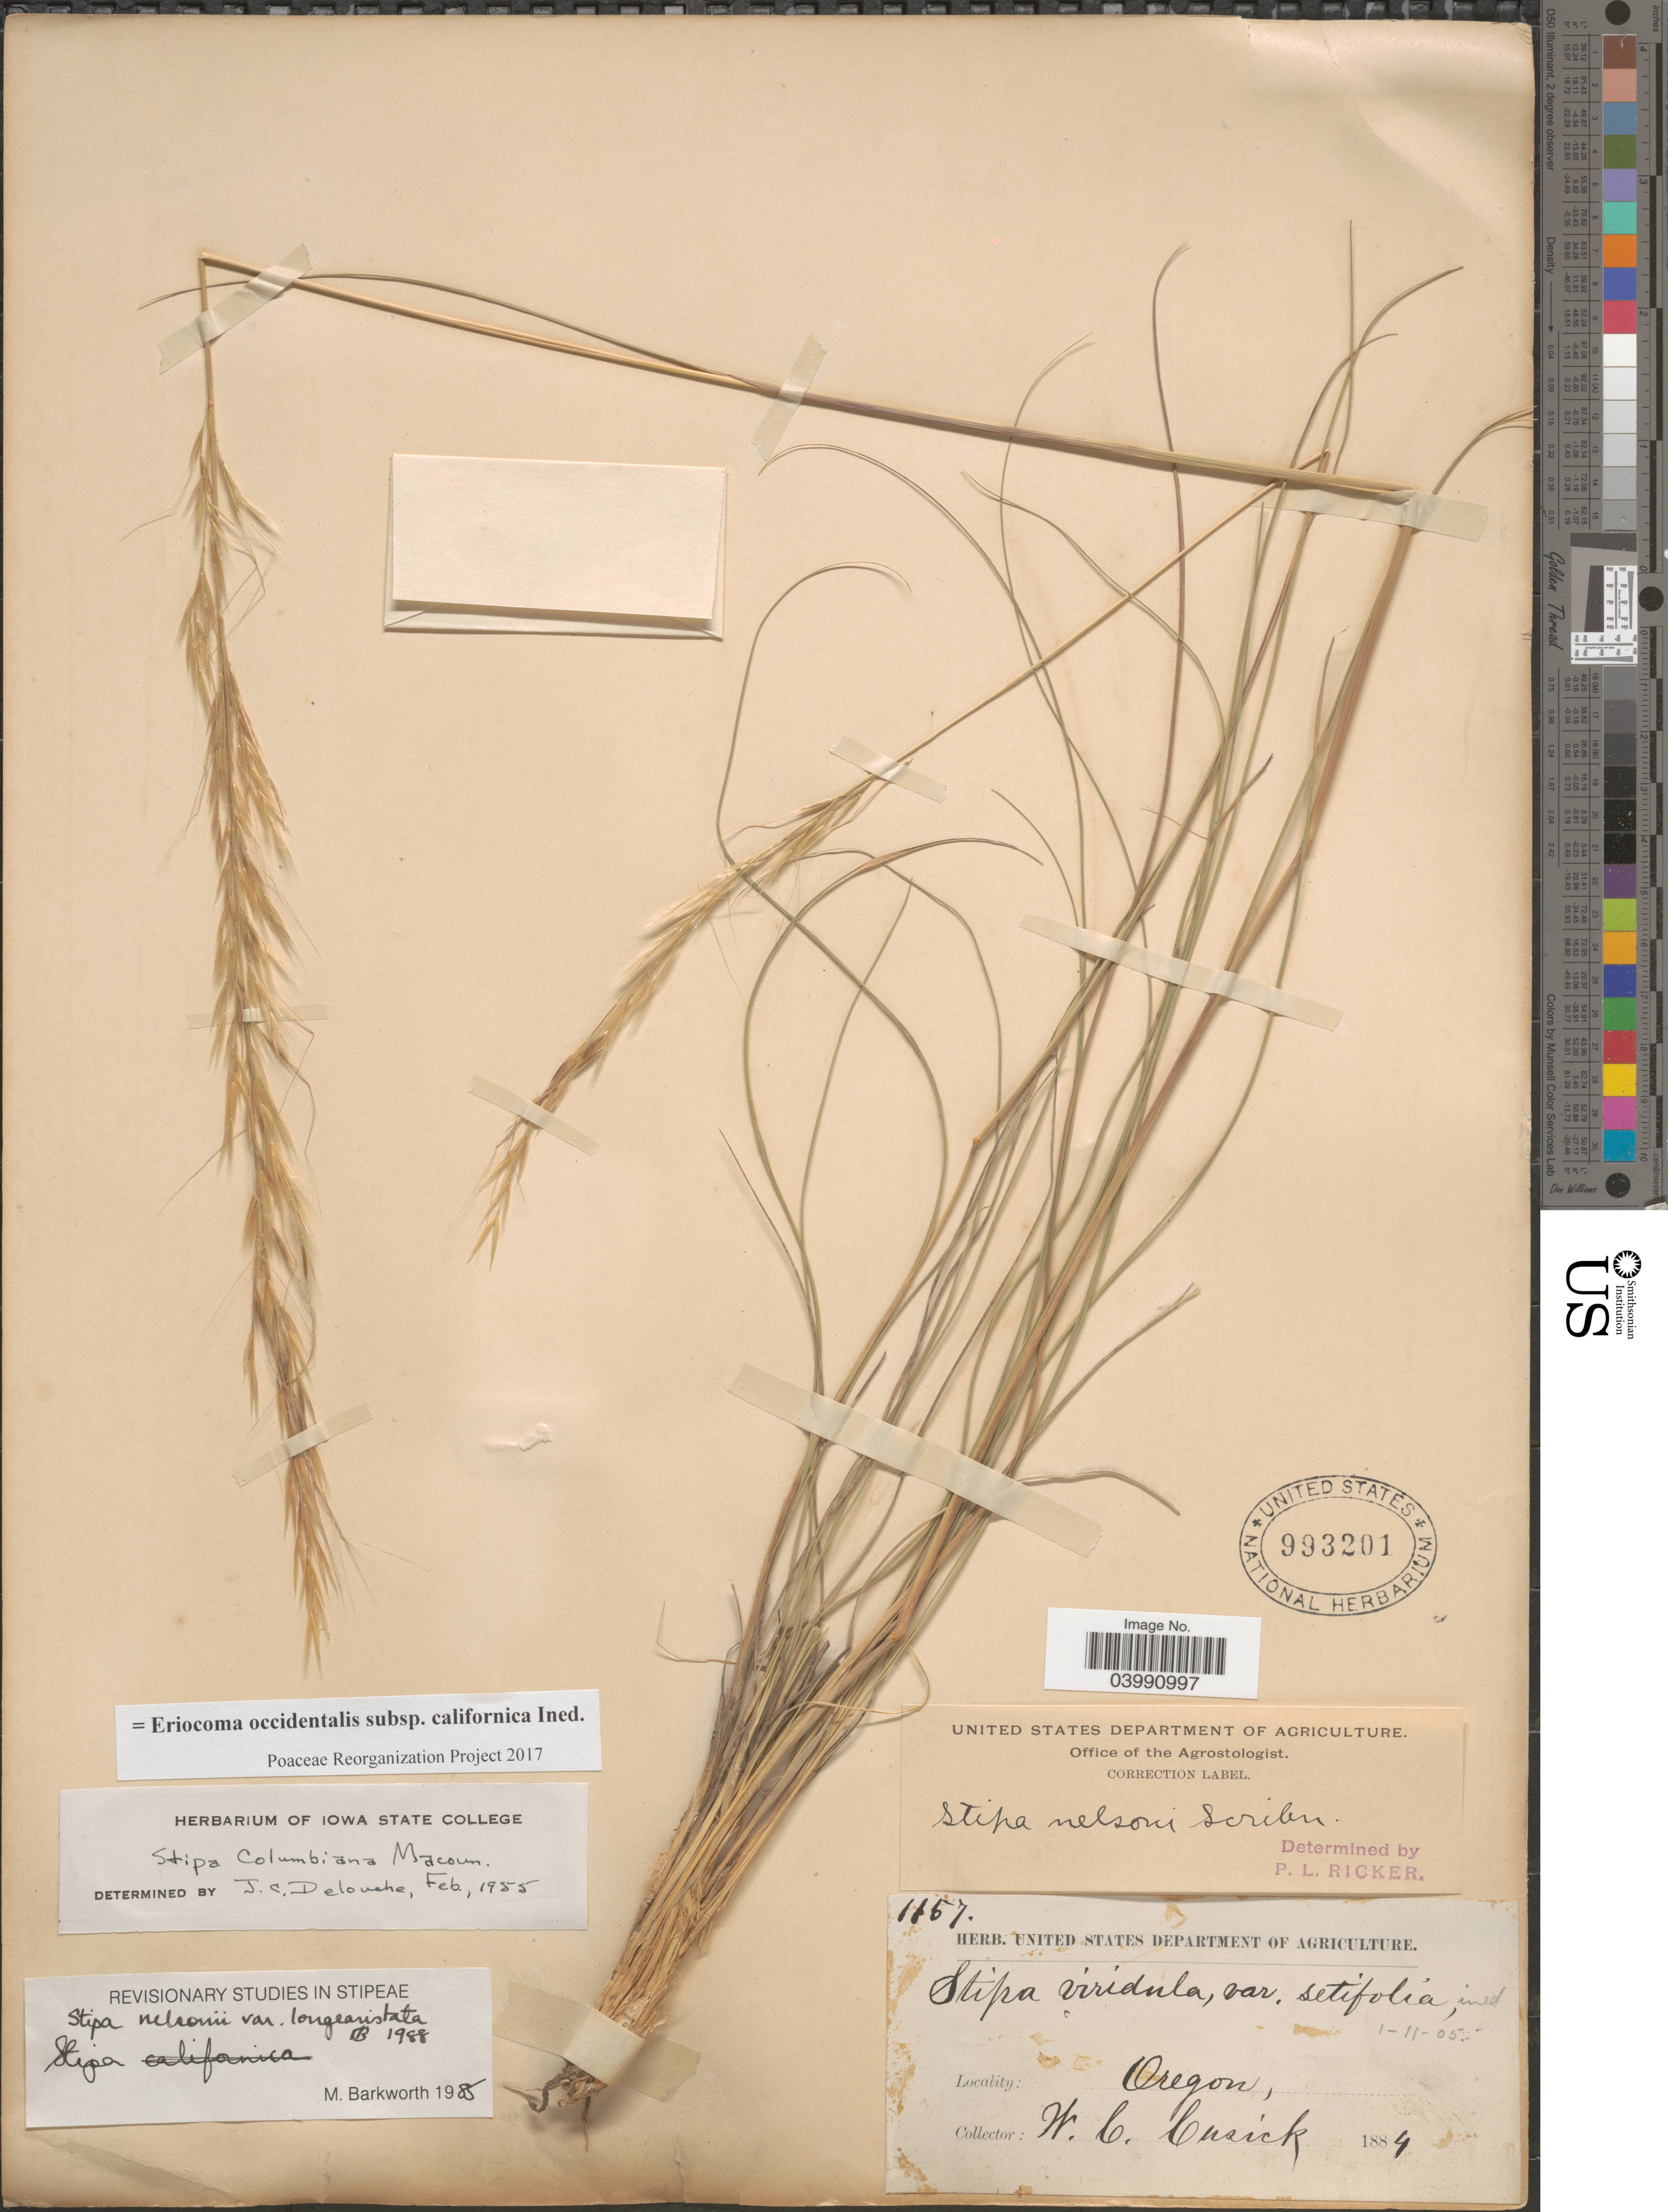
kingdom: Plantae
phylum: Tracheophyta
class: Liliopsida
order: Poales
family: Poaceae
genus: Eriocoma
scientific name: Eriocoma occidentalis subsp. californica ined.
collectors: W. C. Cusick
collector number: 1157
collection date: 1884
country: United States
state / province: Oregon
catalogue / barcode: US 993201